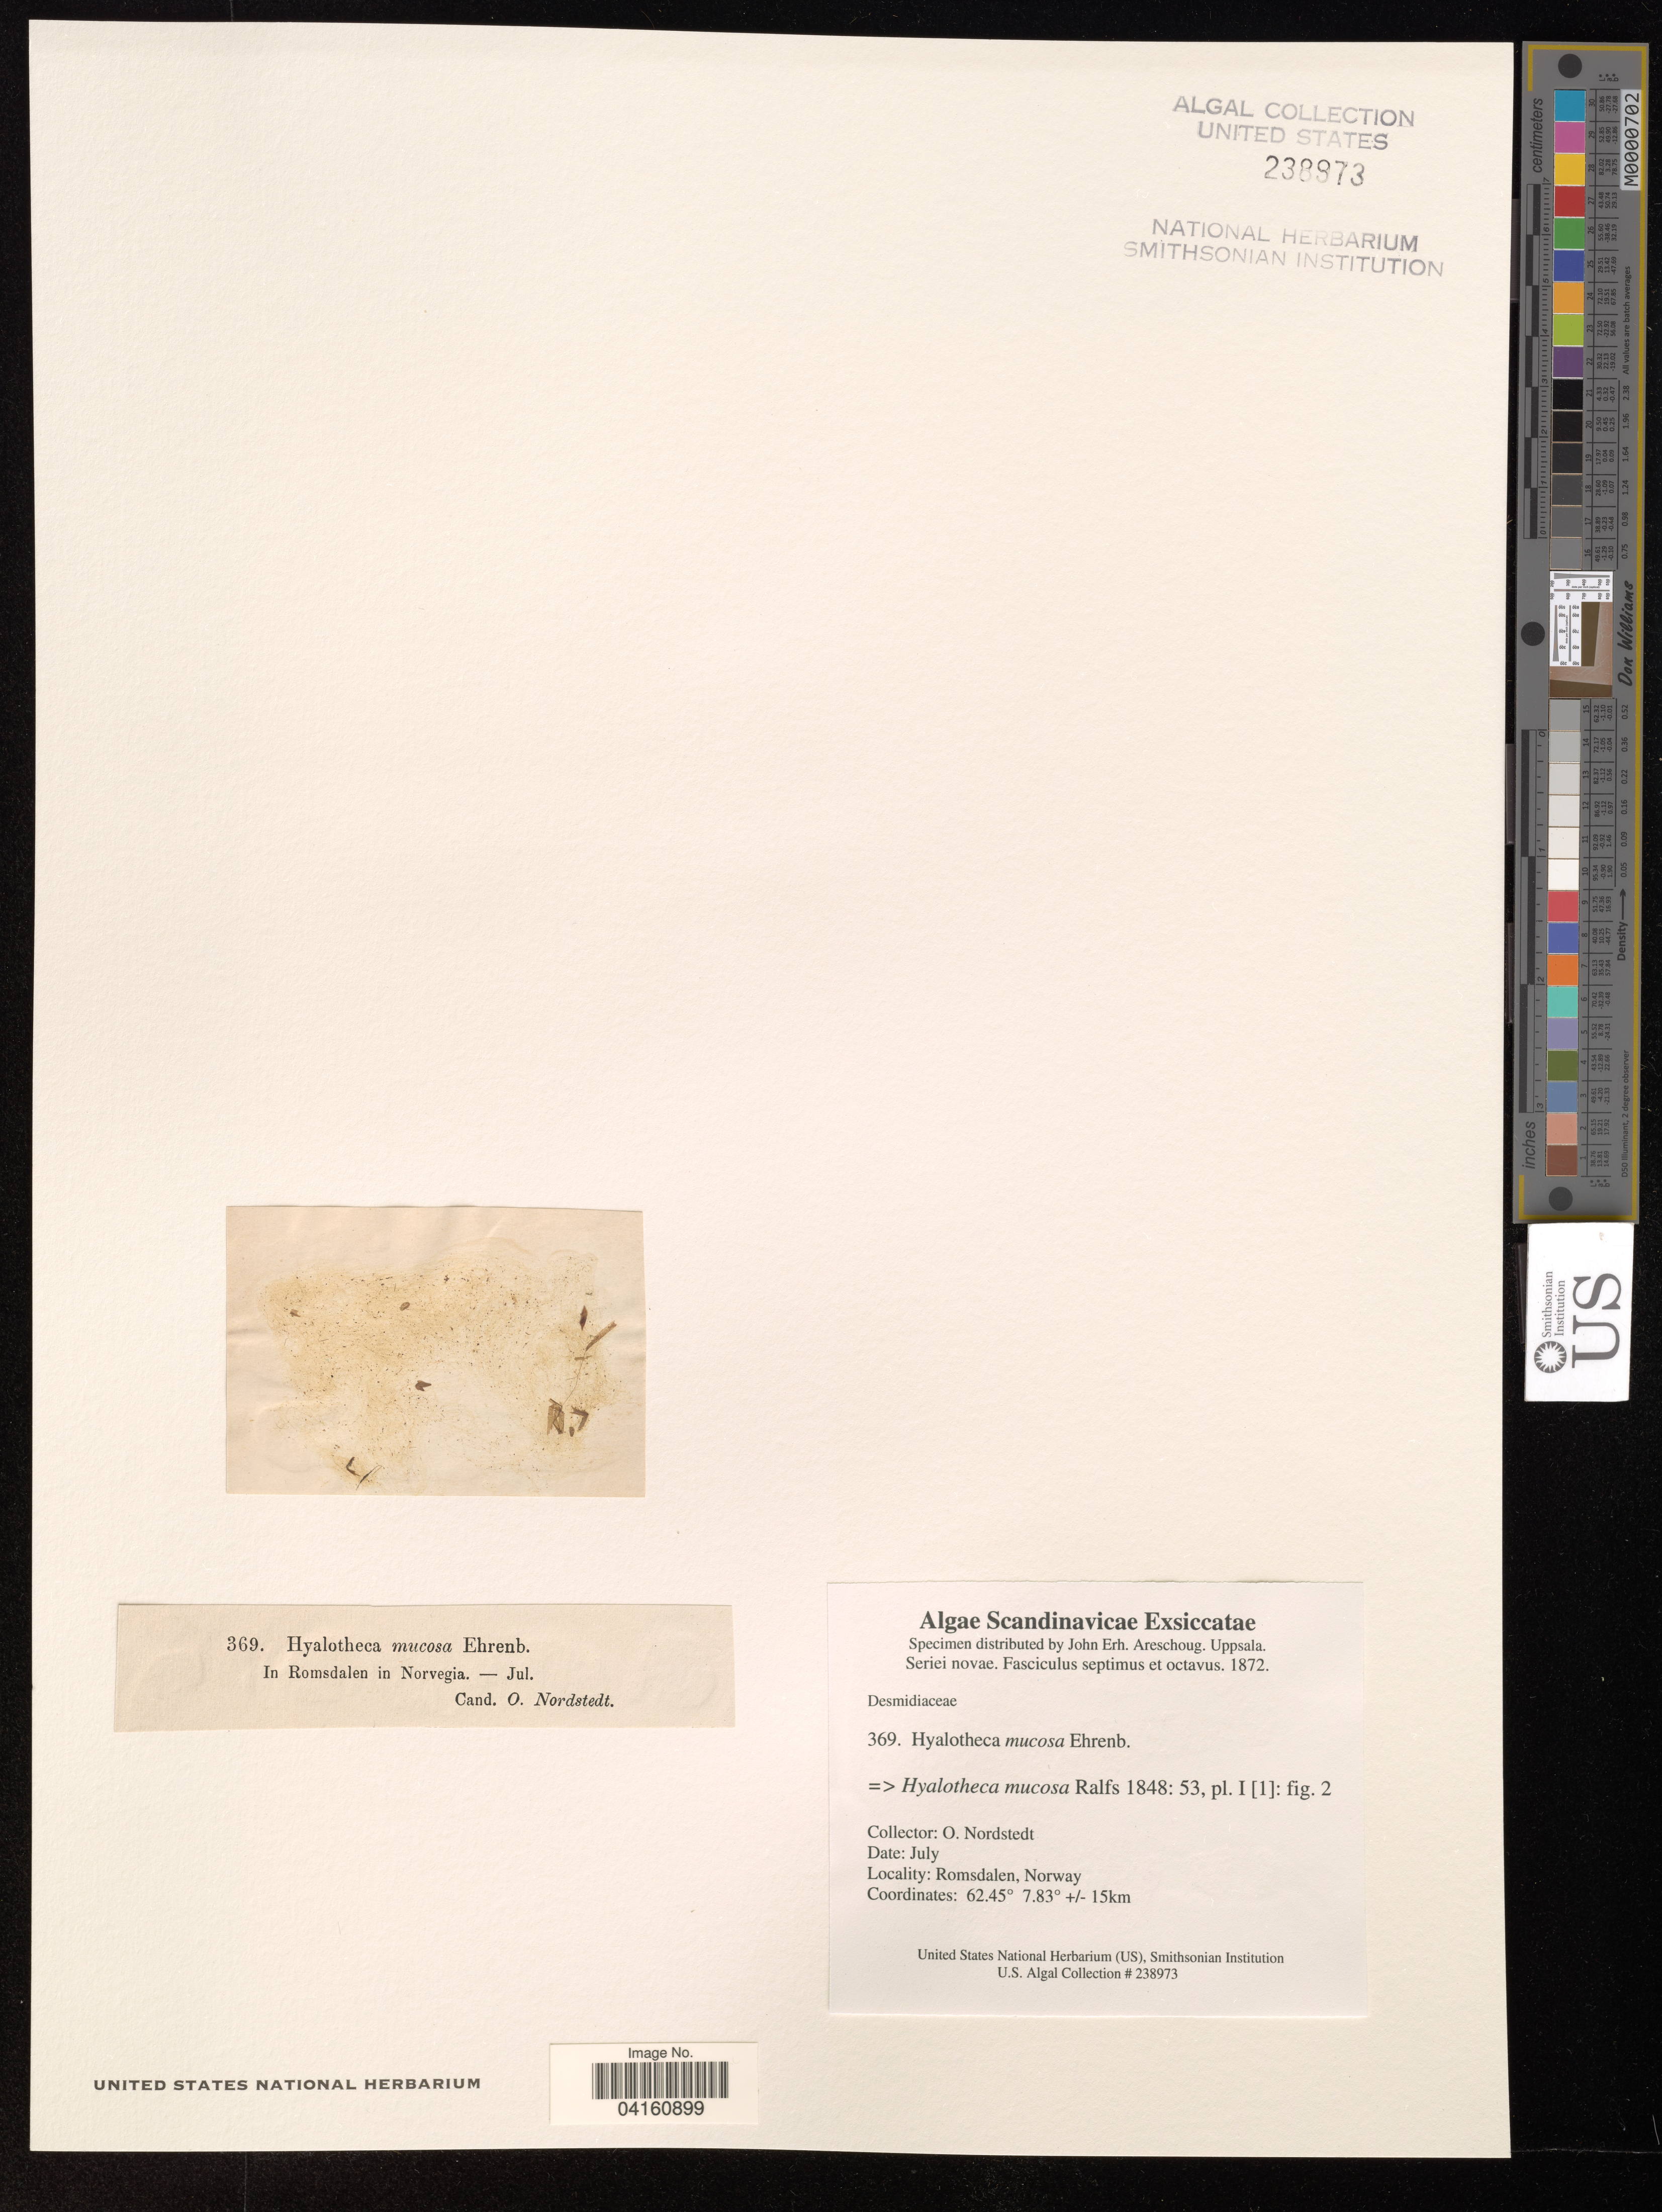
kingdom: Plantae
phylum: Charophyta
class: Zygnematophyceae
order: Zygnematales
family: Desmidiaceae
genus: Hyalotheca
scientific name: Hyalotheca mucosa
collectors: O. Nordstedt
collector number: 369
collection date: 1872-07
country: Norway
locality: Romsdalen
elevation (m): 1219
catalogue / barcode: US 238973